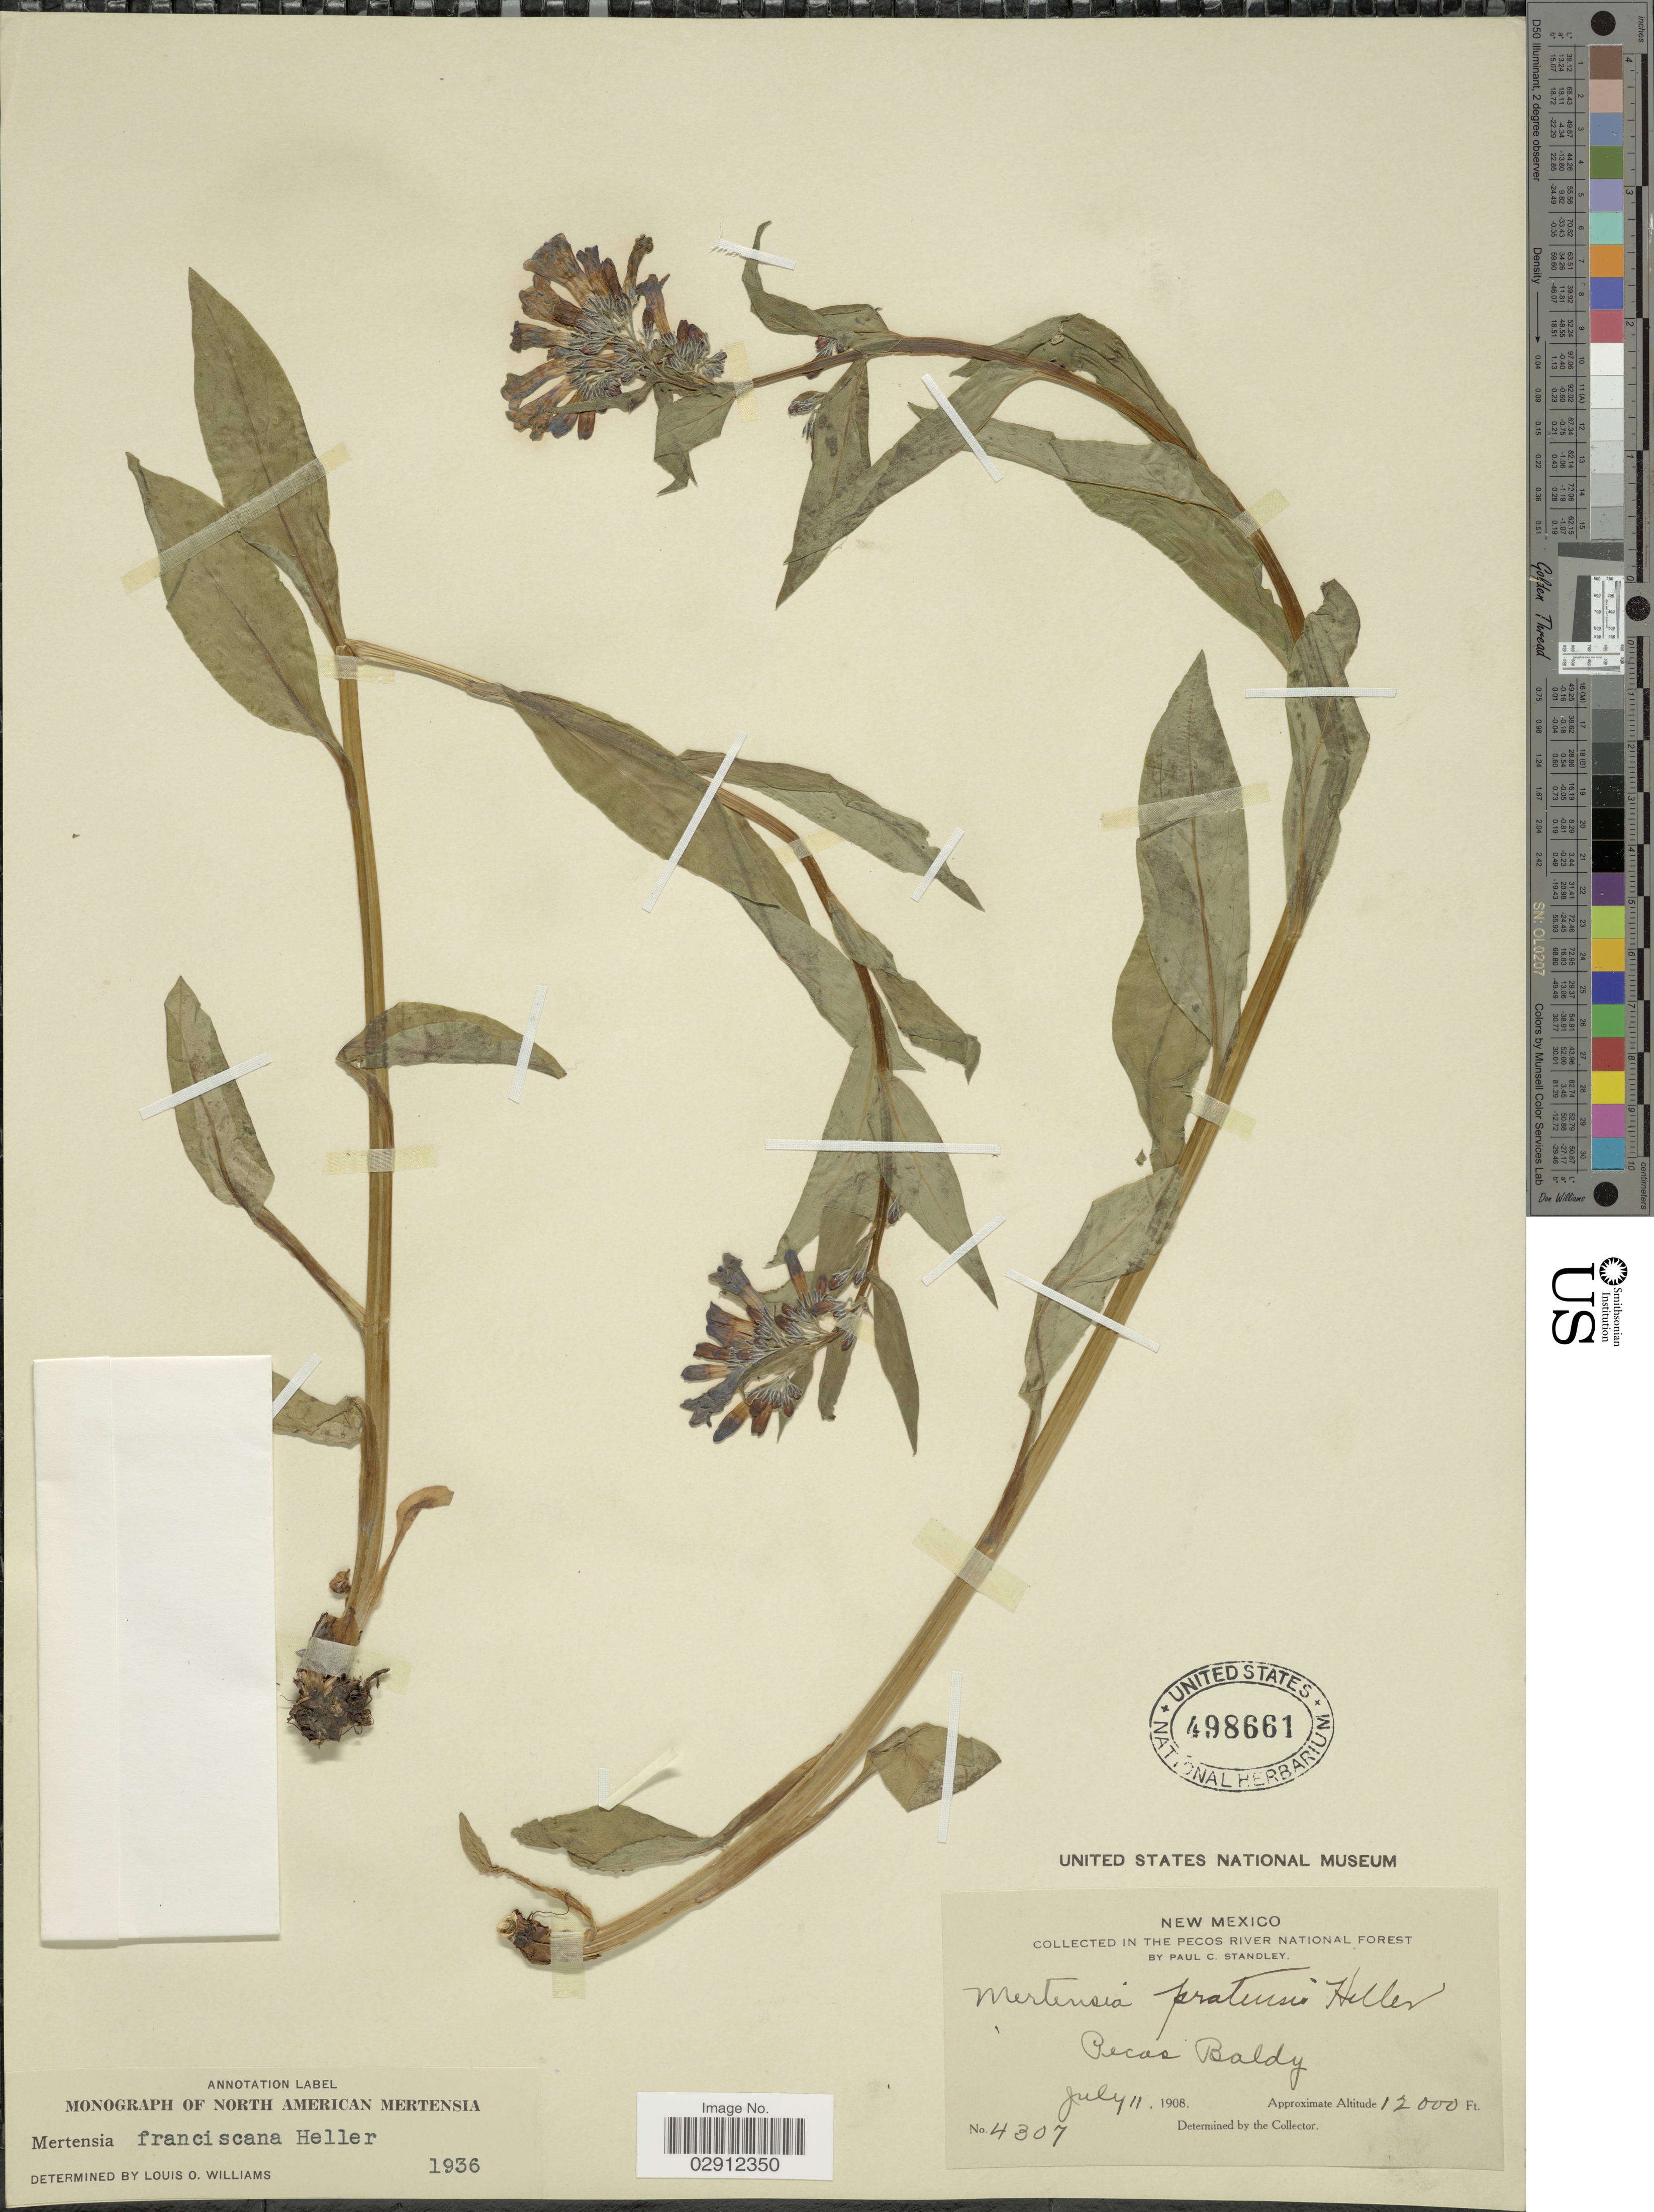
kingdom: Plantae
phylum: Tracheophyta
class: Magnoliopsida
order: Boraginales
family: Boraginaceae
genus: Mertensia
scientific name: Mertensia franciscana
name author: A. Heller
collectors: P. C. Standley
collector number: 4307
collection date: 1908-07-11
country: United States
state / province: New Mexico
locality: The Pecos River National Forest. Pecos Baldy.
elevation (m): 3658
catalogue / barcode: US 498661